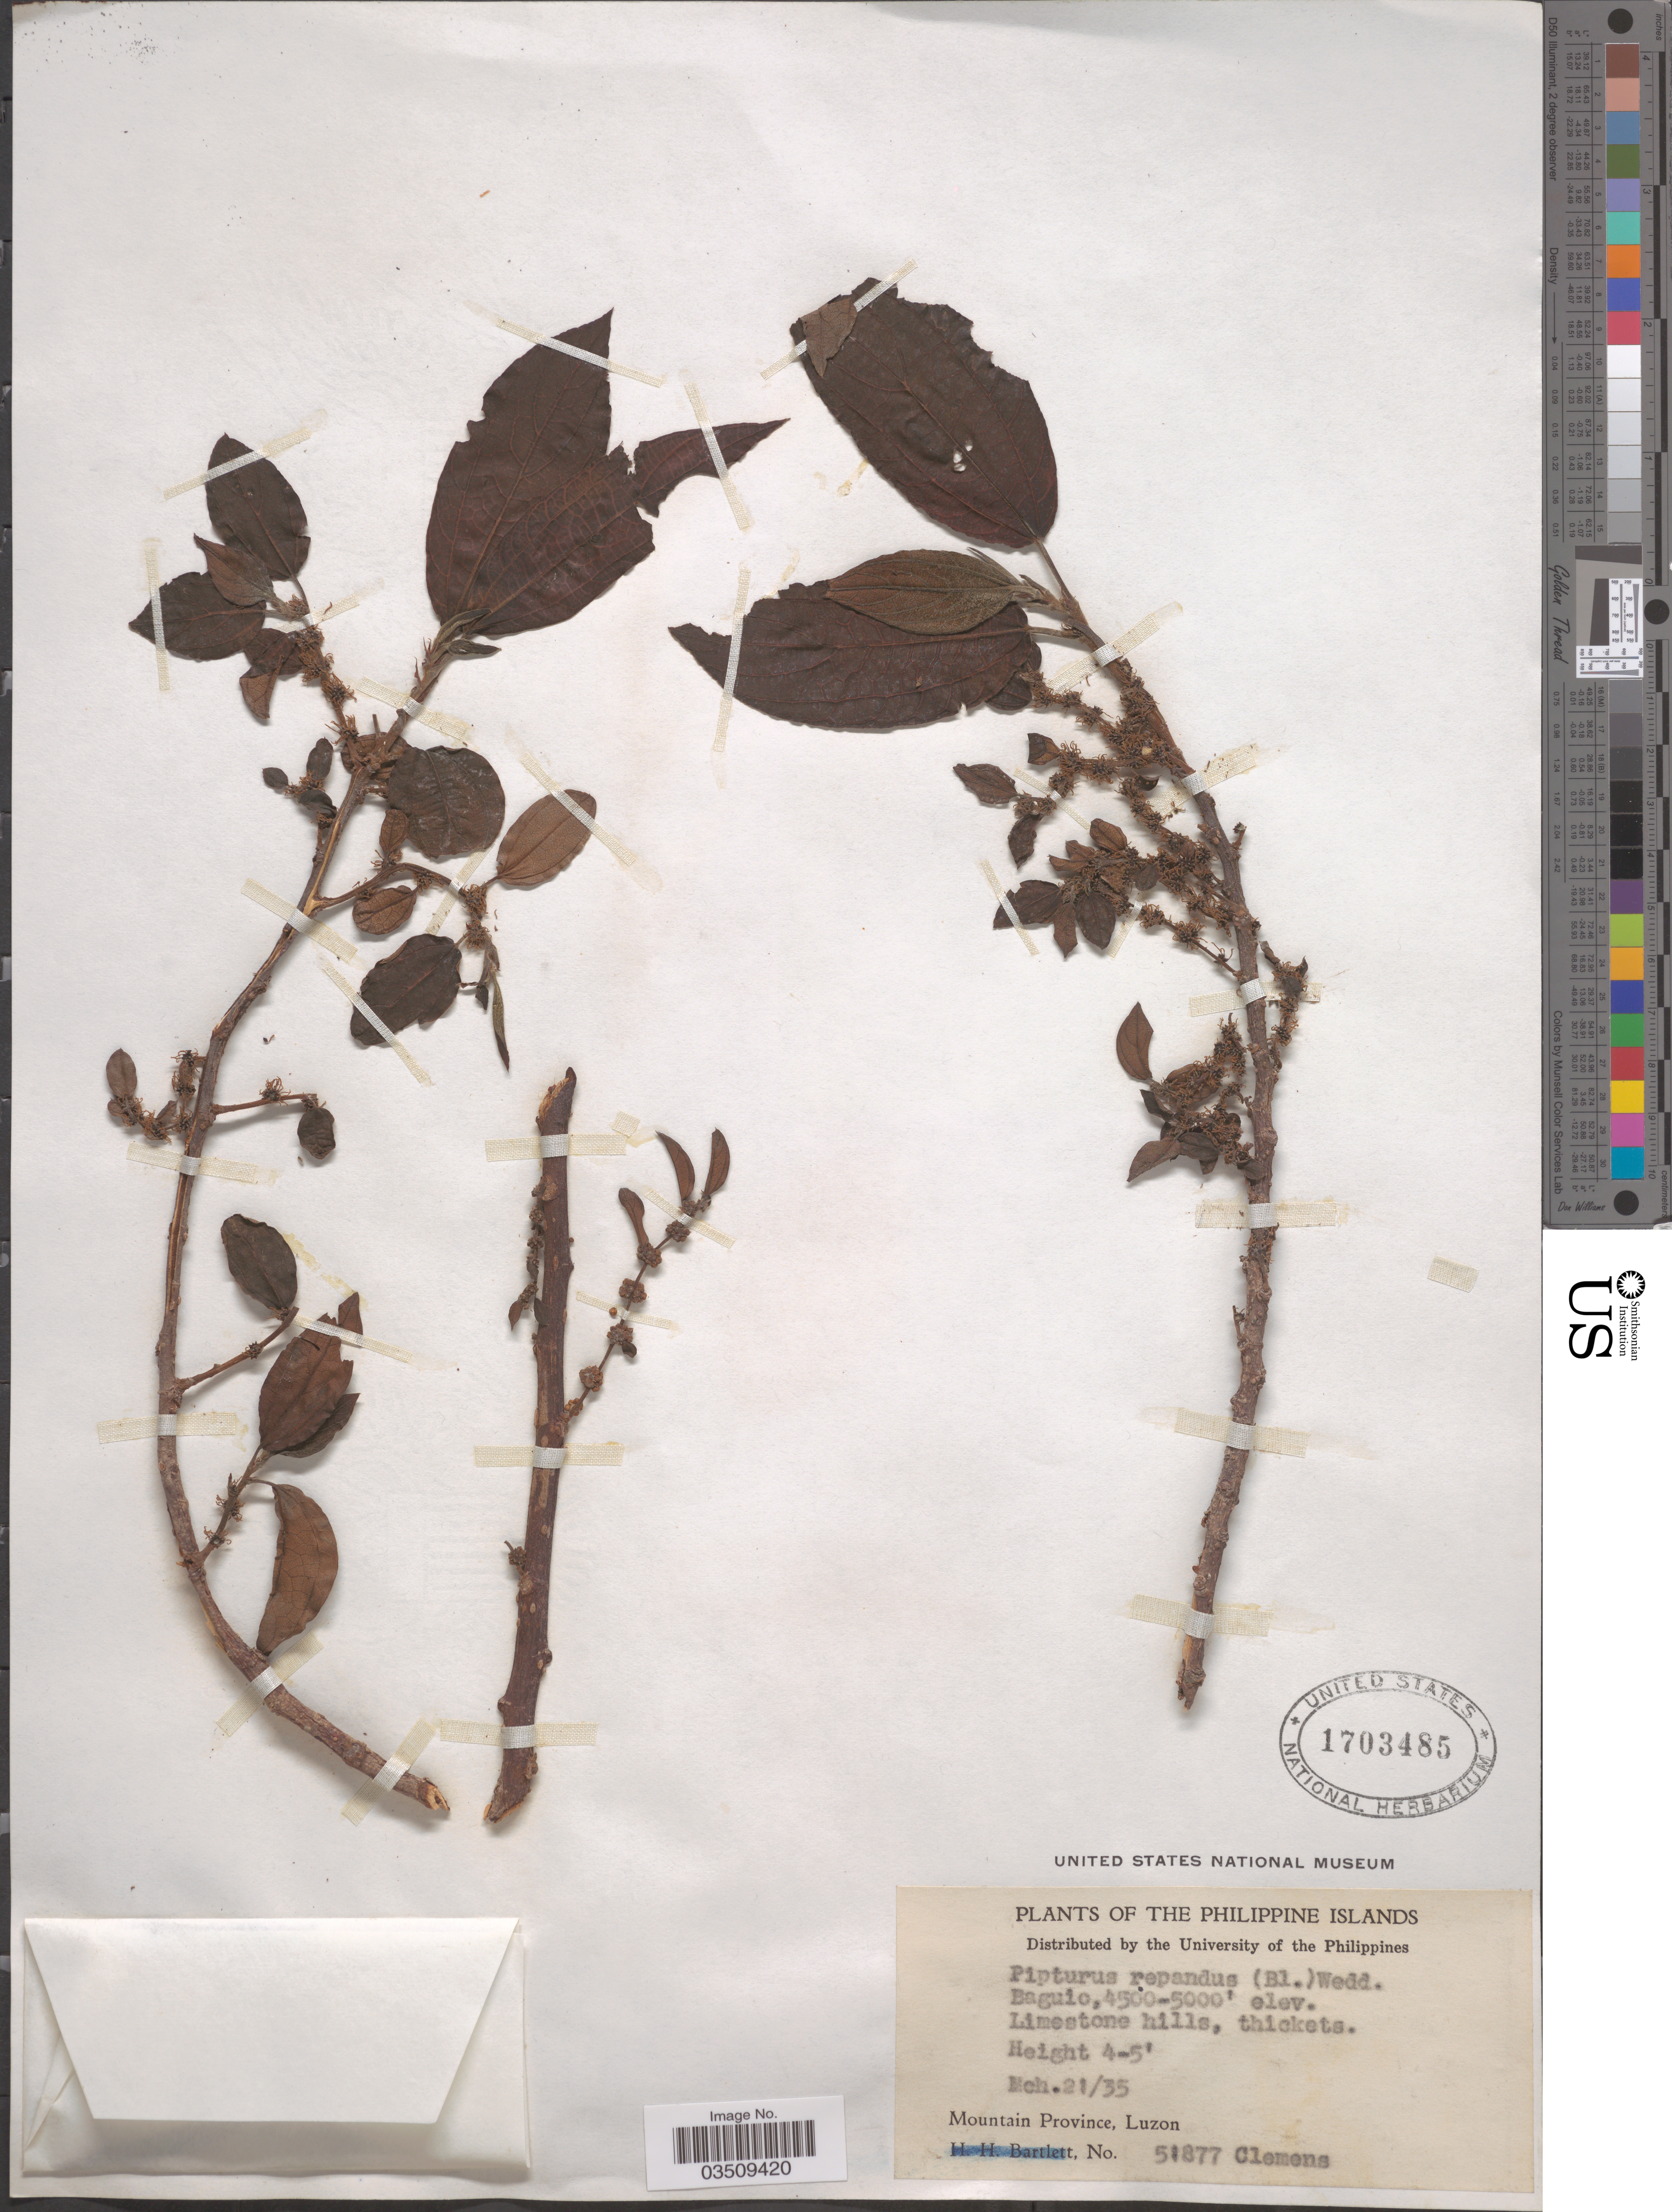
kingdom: Plantae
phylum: Tracheophyta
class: Magnoliopsida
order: Rosales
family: Urticaceae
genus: Nothocnide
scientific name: Nothocnide repanda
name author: (Blume) Blume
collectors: -. Clemens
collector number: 51877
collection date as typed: Transcribed d/m/y: 21/3/35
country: Philippines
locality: Baguio. Limestone hills, thickets. Mountain Province, Luzon.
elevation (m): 1372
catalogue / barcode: US 1703485